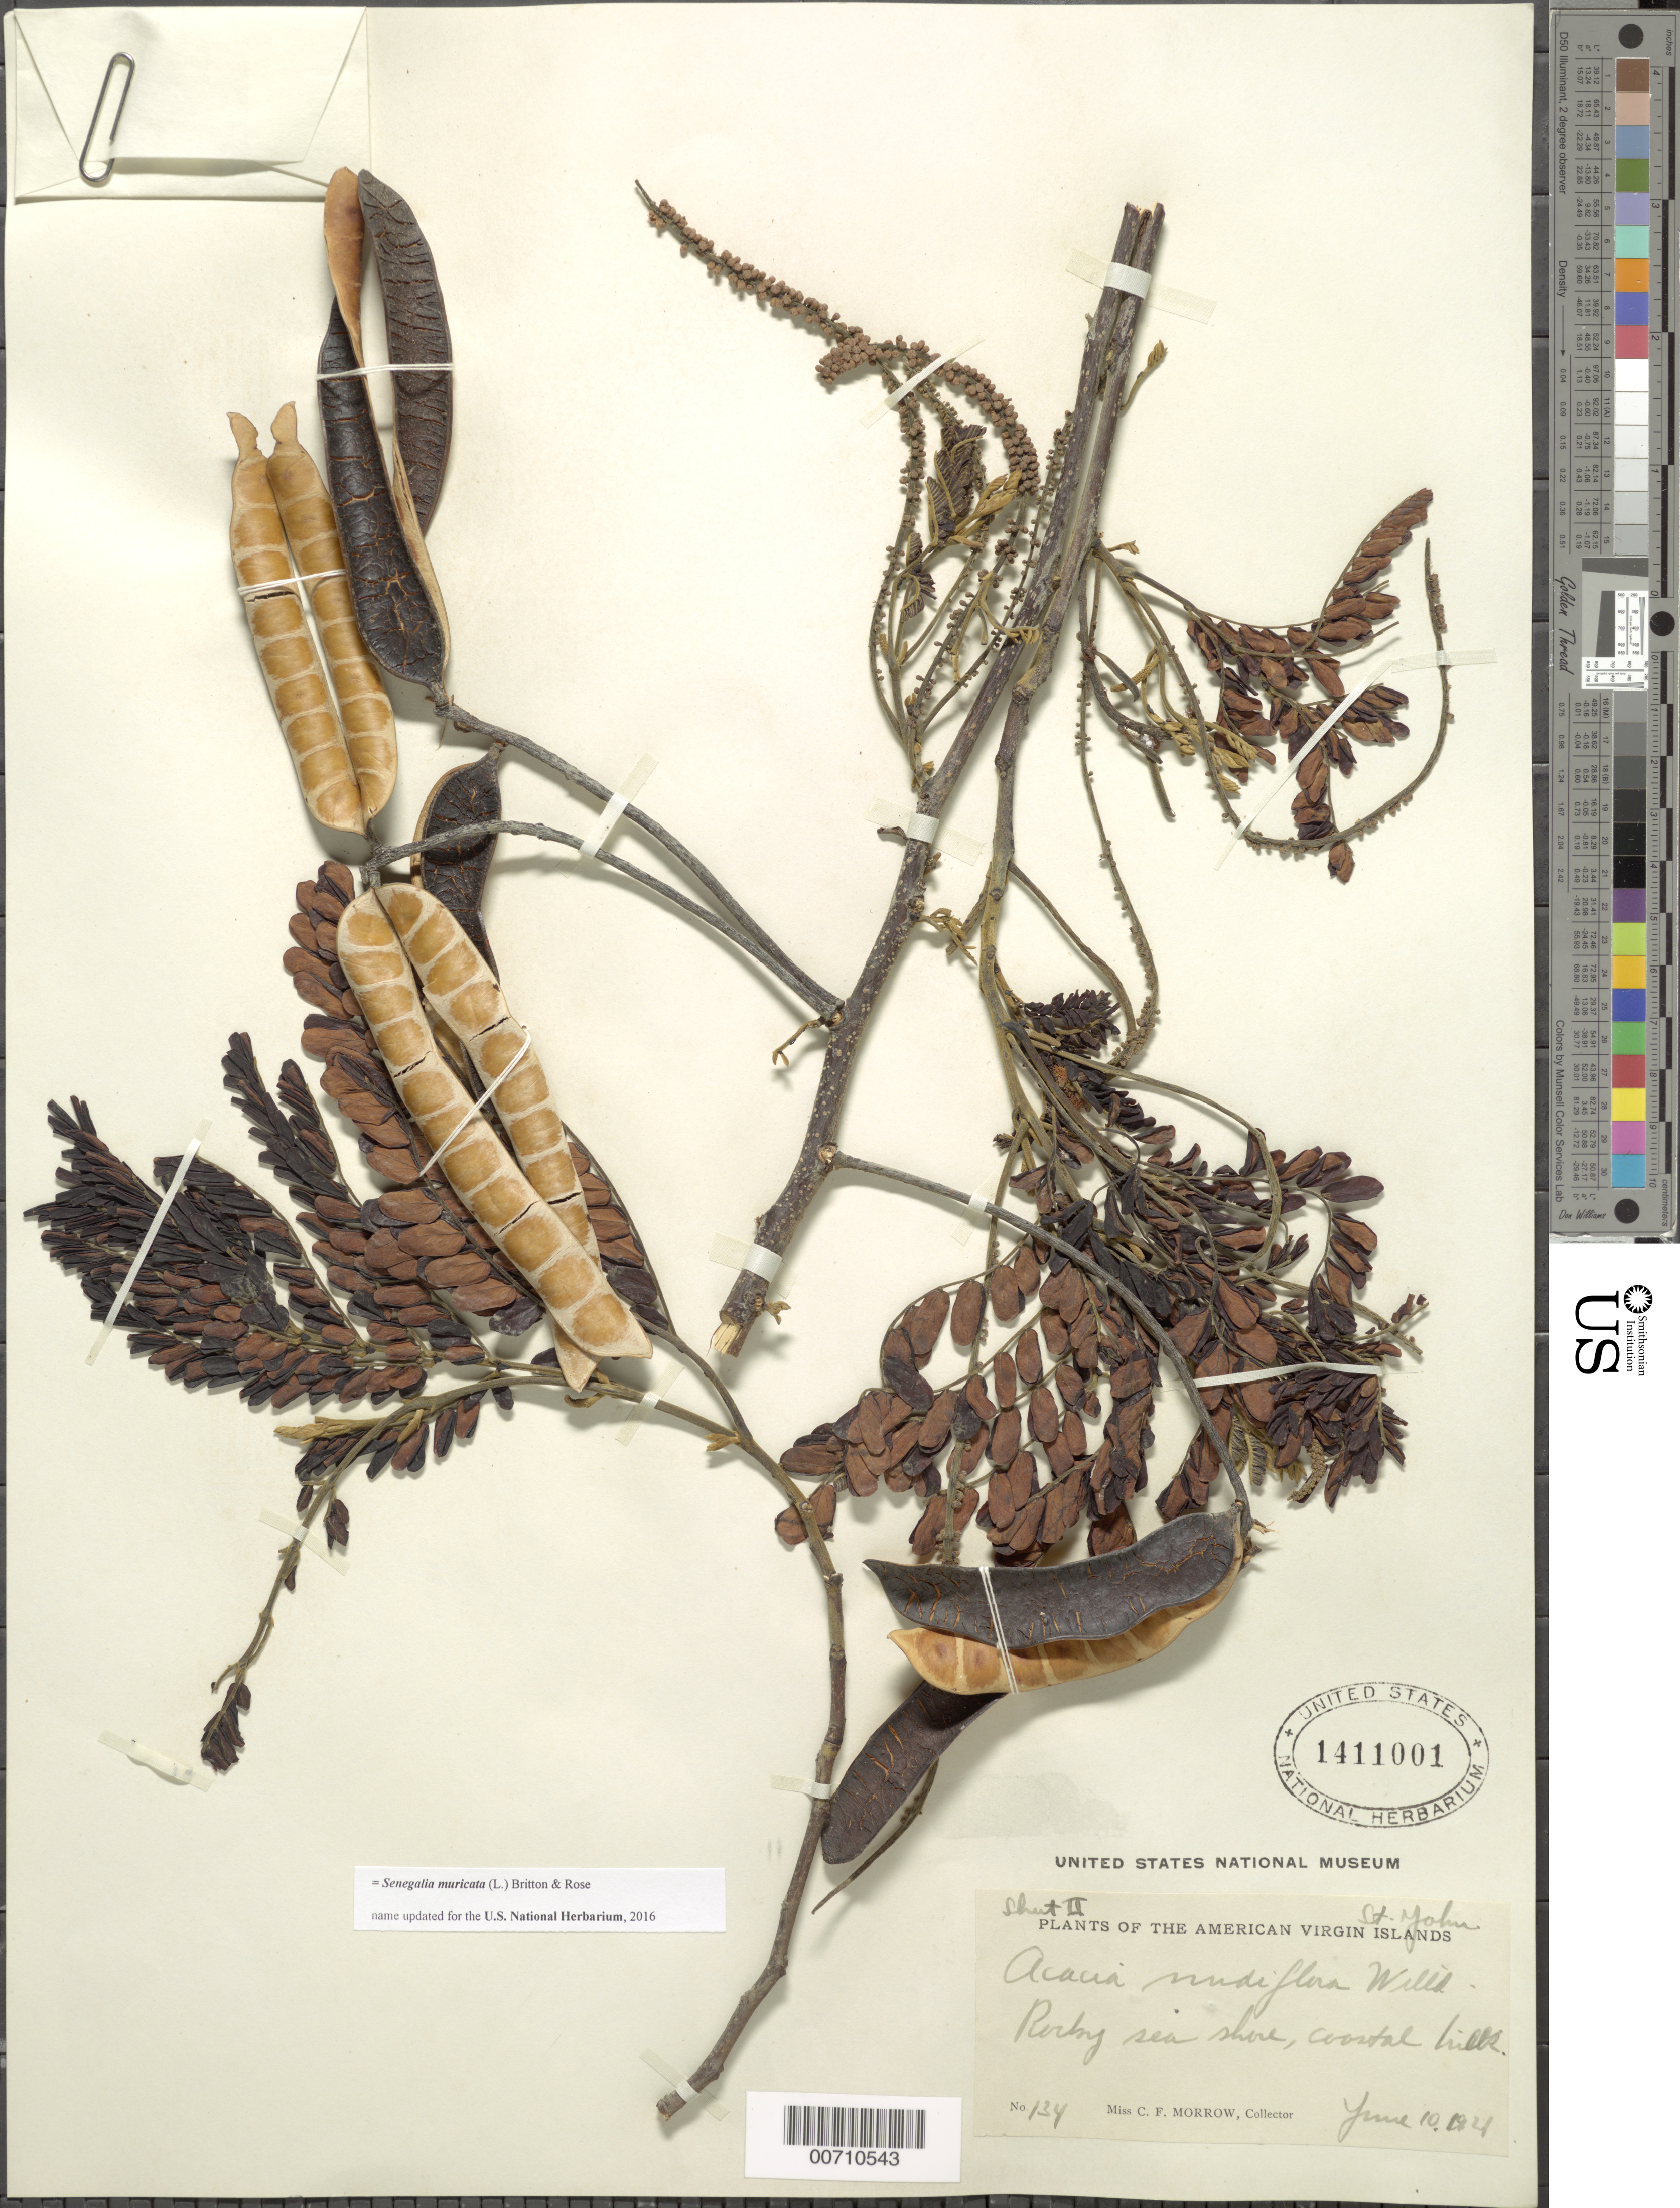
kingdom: Plantae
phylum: Tracheophyta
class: Magnoliopsida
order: Fabales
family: Fabaceae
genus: Parasenegalia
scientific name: Parasenegalia muricata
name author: (L.) Seigler & Ebinger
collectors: C. Morrow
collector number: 134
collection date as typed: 10 Jun 1921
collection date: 1921-06-10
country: U.S. Virgin Islands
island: St. John Island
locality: Coastal hills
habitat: Rocky sea shore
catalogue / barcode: US 1411001